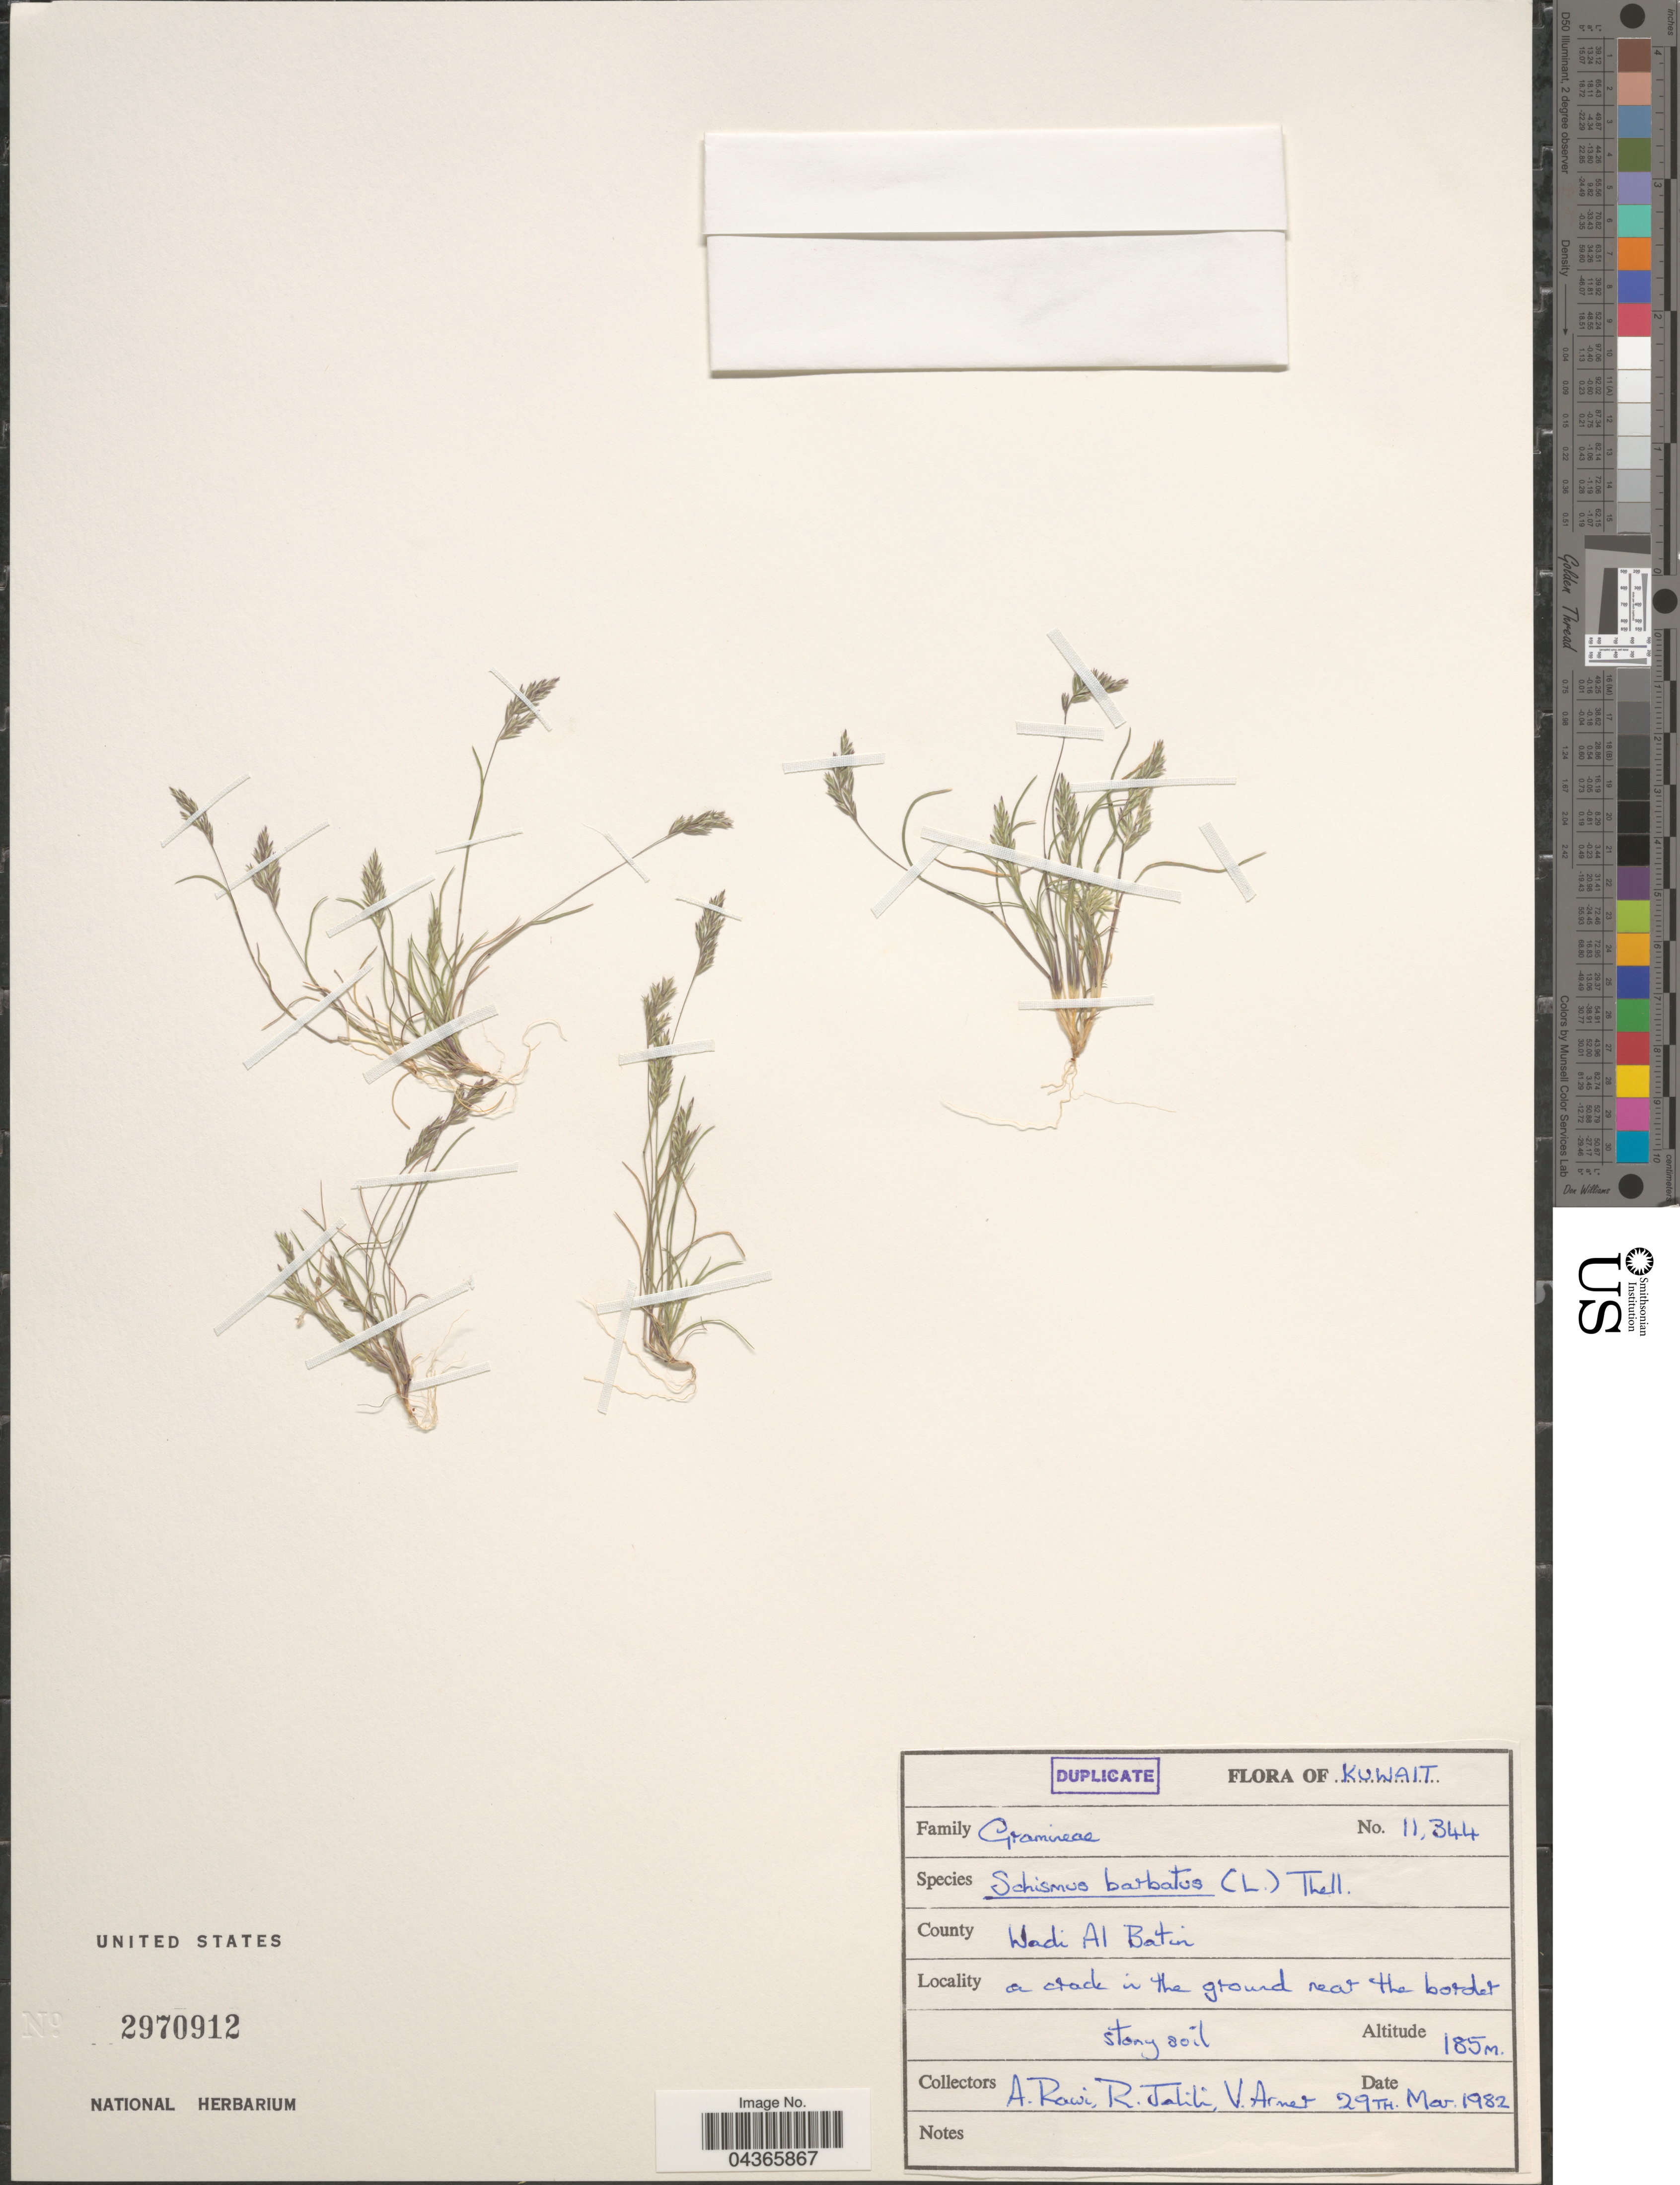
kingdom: Plantae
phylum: Tracheophyta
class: Liliopsida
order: Poales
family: Poaceae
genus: Schismus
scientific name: Schismus barbatus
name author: (L.) Thell.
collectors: A. Rawi, R. Jalili & V. Arner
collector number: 11344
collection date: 1982-11-29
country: Kuwait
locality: County Wadi Al Batin. A crack in the ground near the border.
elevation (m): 185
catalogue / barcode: US 2970912